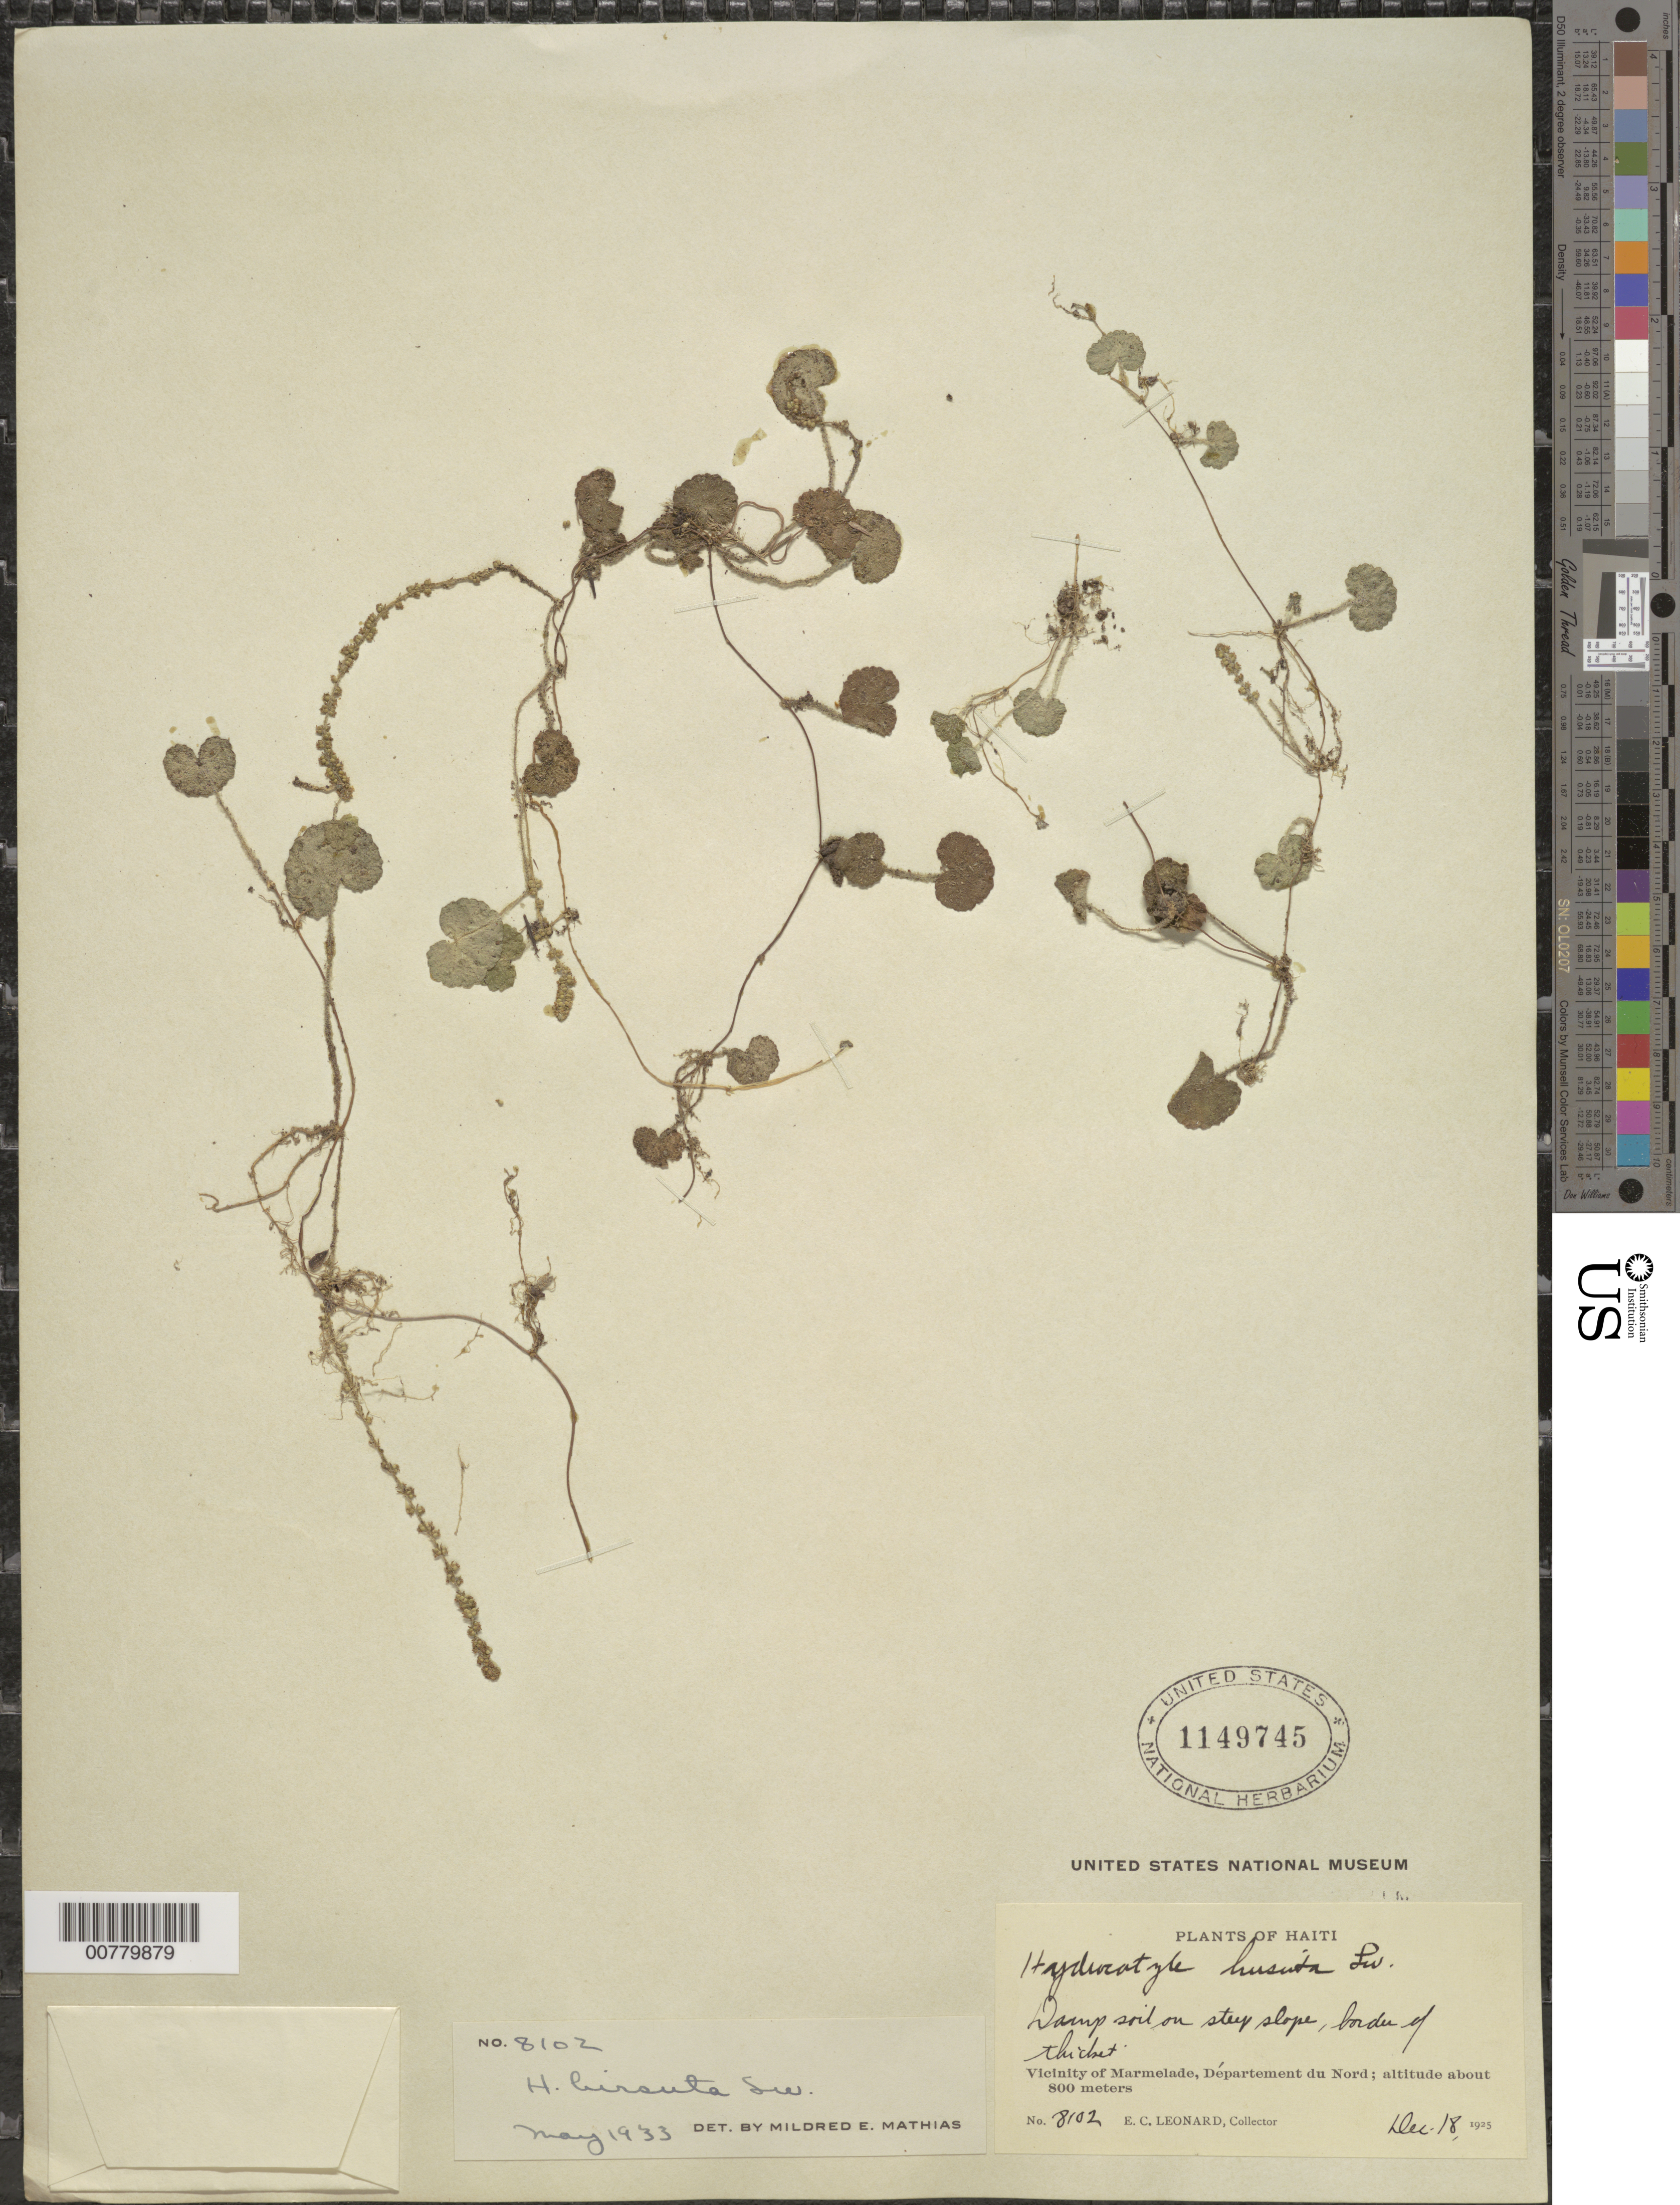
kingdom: Plantae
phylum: Tracheophyta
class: Magnoliopsida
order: Apiales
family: Araliaceae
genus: Hydrocotyle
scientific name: Hydrocotyle hirsuta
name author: Sw.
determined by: Mathias, M. E.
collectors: E. C. Leonard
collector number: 8102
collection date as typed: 18 Dec 1925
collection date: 1925-12-18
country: Haiti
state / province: Nord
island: Hispaniola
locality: Vicinity of Marmelade.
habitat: Damp soil on steep slope, border of thicket.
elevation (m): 800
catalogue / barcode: US 1149745